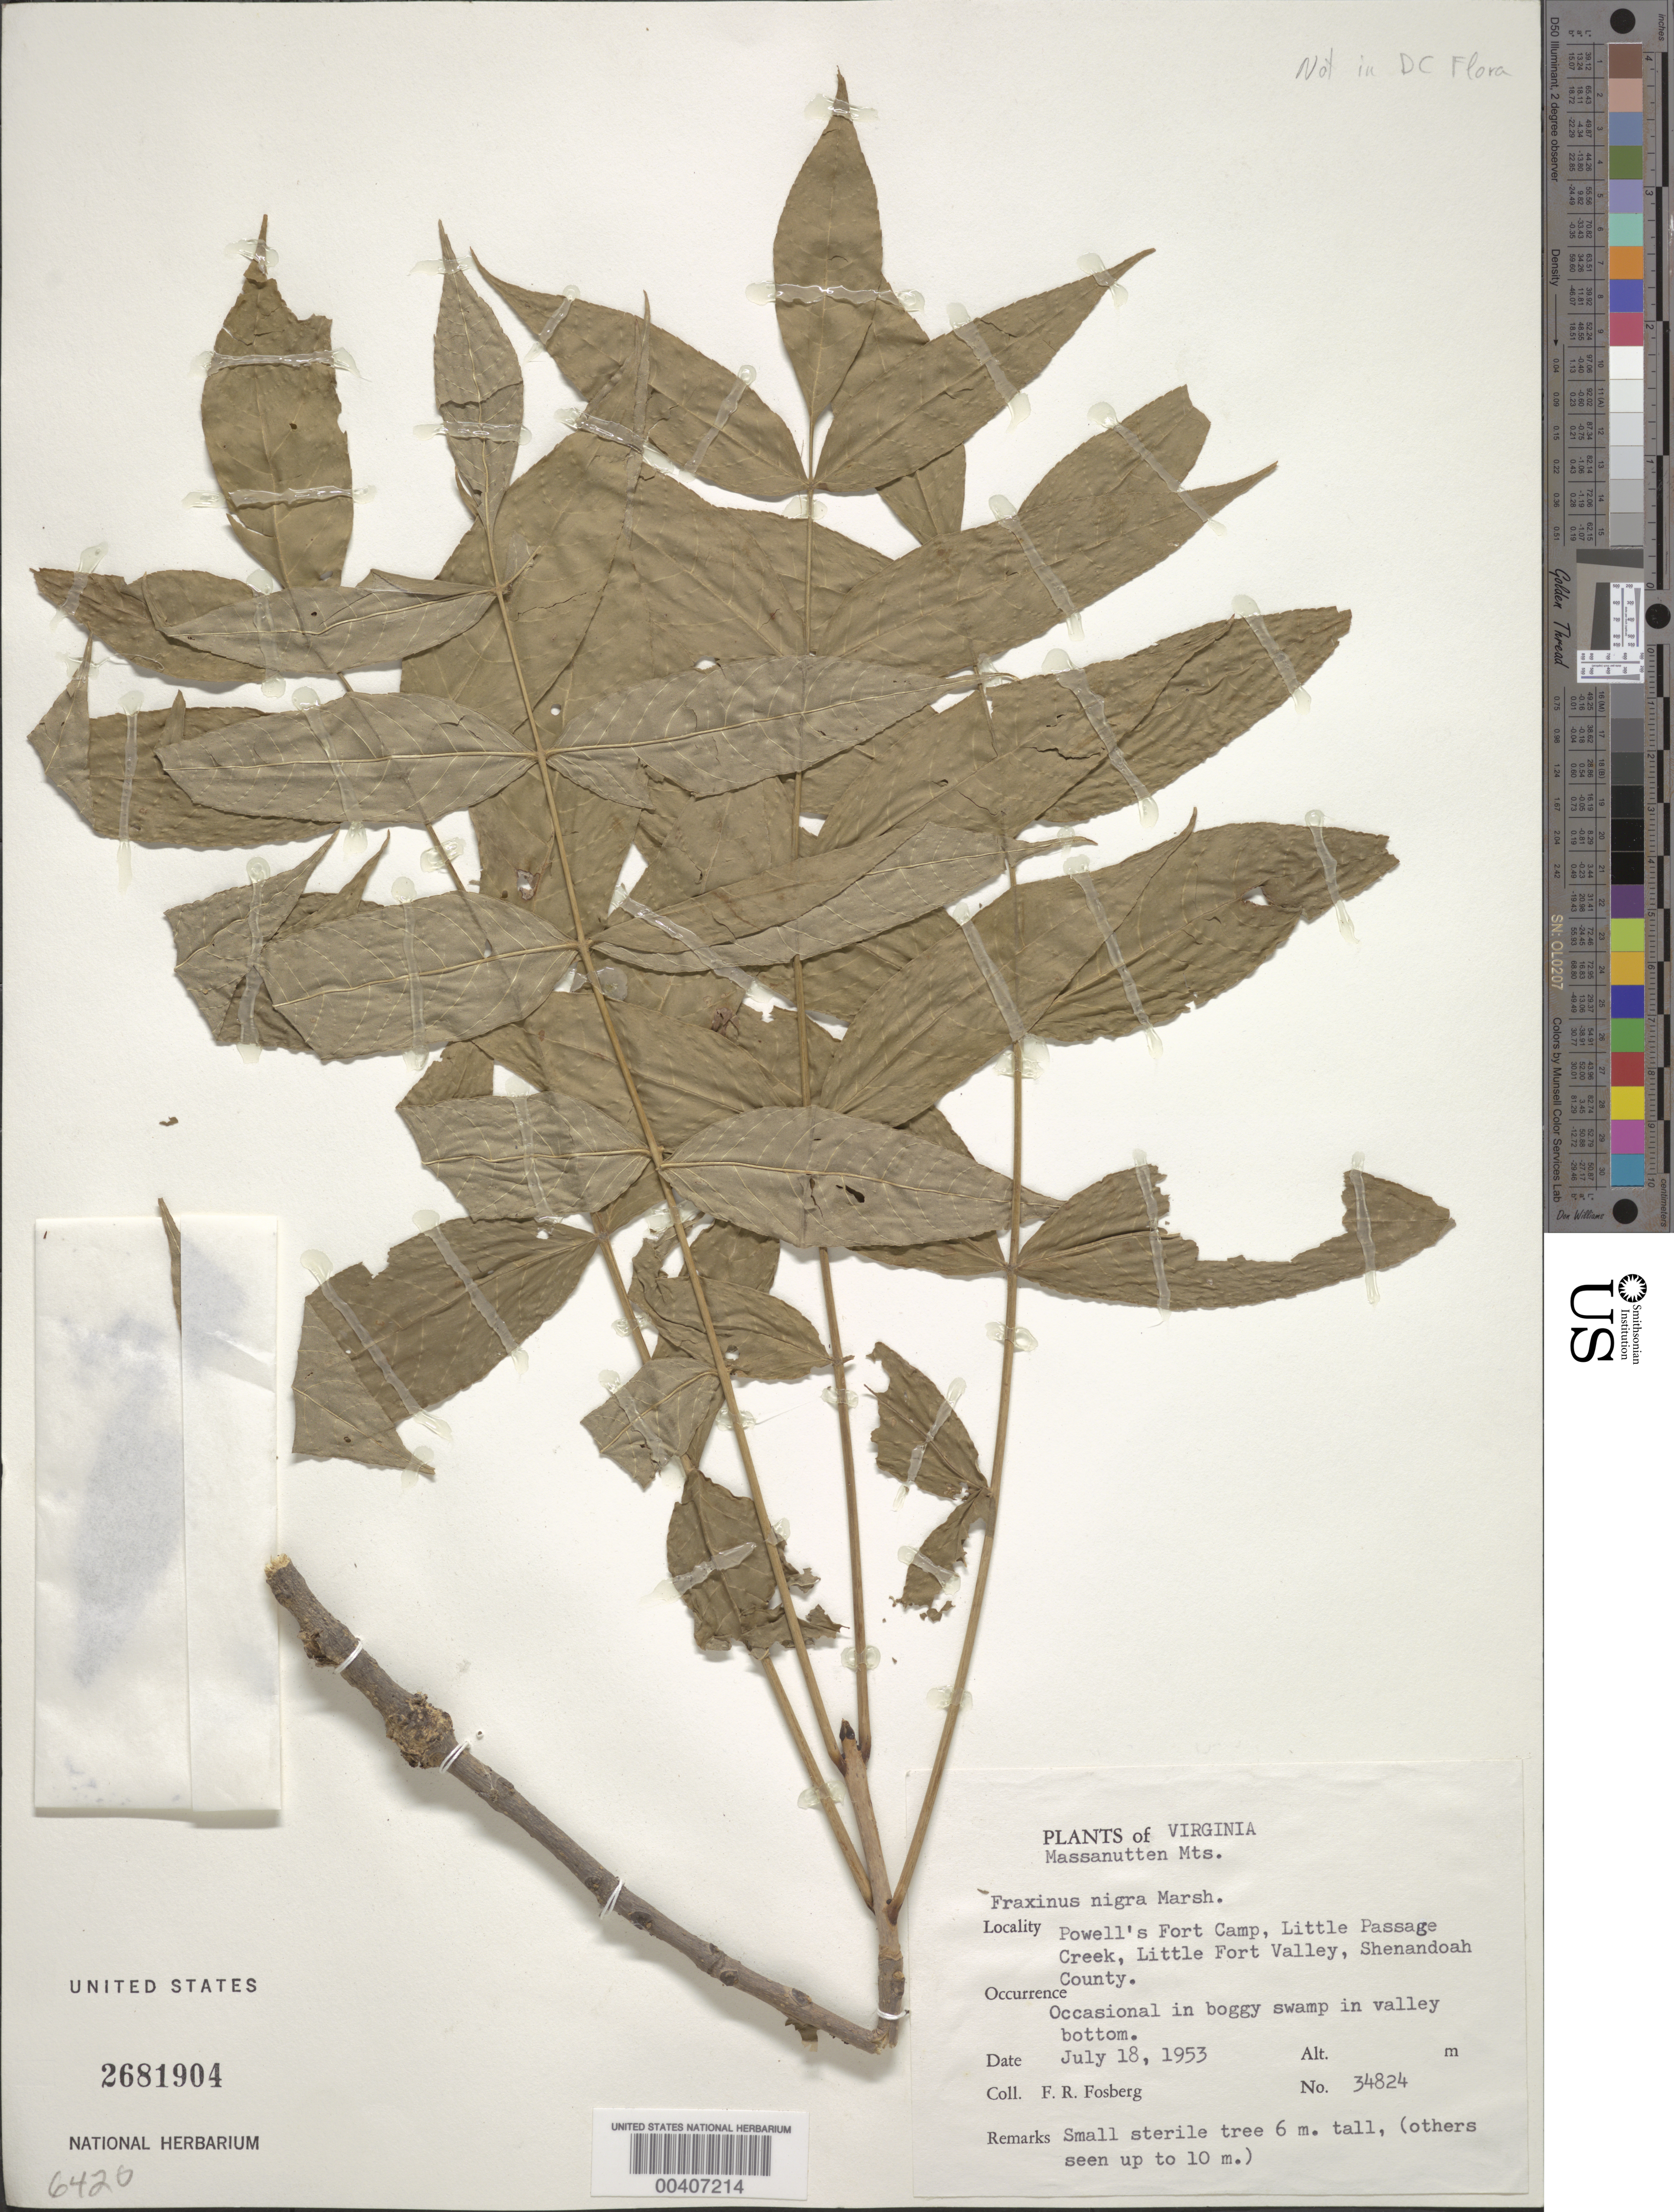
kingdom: Plantae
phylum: Tracheophyta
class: Magnoliopsida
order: Lamiales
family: Oleaceae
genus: Fraxinus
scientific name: Fraxinus nigra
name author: Marshall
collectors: F. R. Fosberg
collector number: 34824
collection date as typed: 18 Jul 1953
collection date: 1953-07-18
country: United States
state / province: Virginia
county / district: Shenandoah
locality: Powell's fort camp, little passage creek, little fort valley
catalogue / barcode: US 2681904